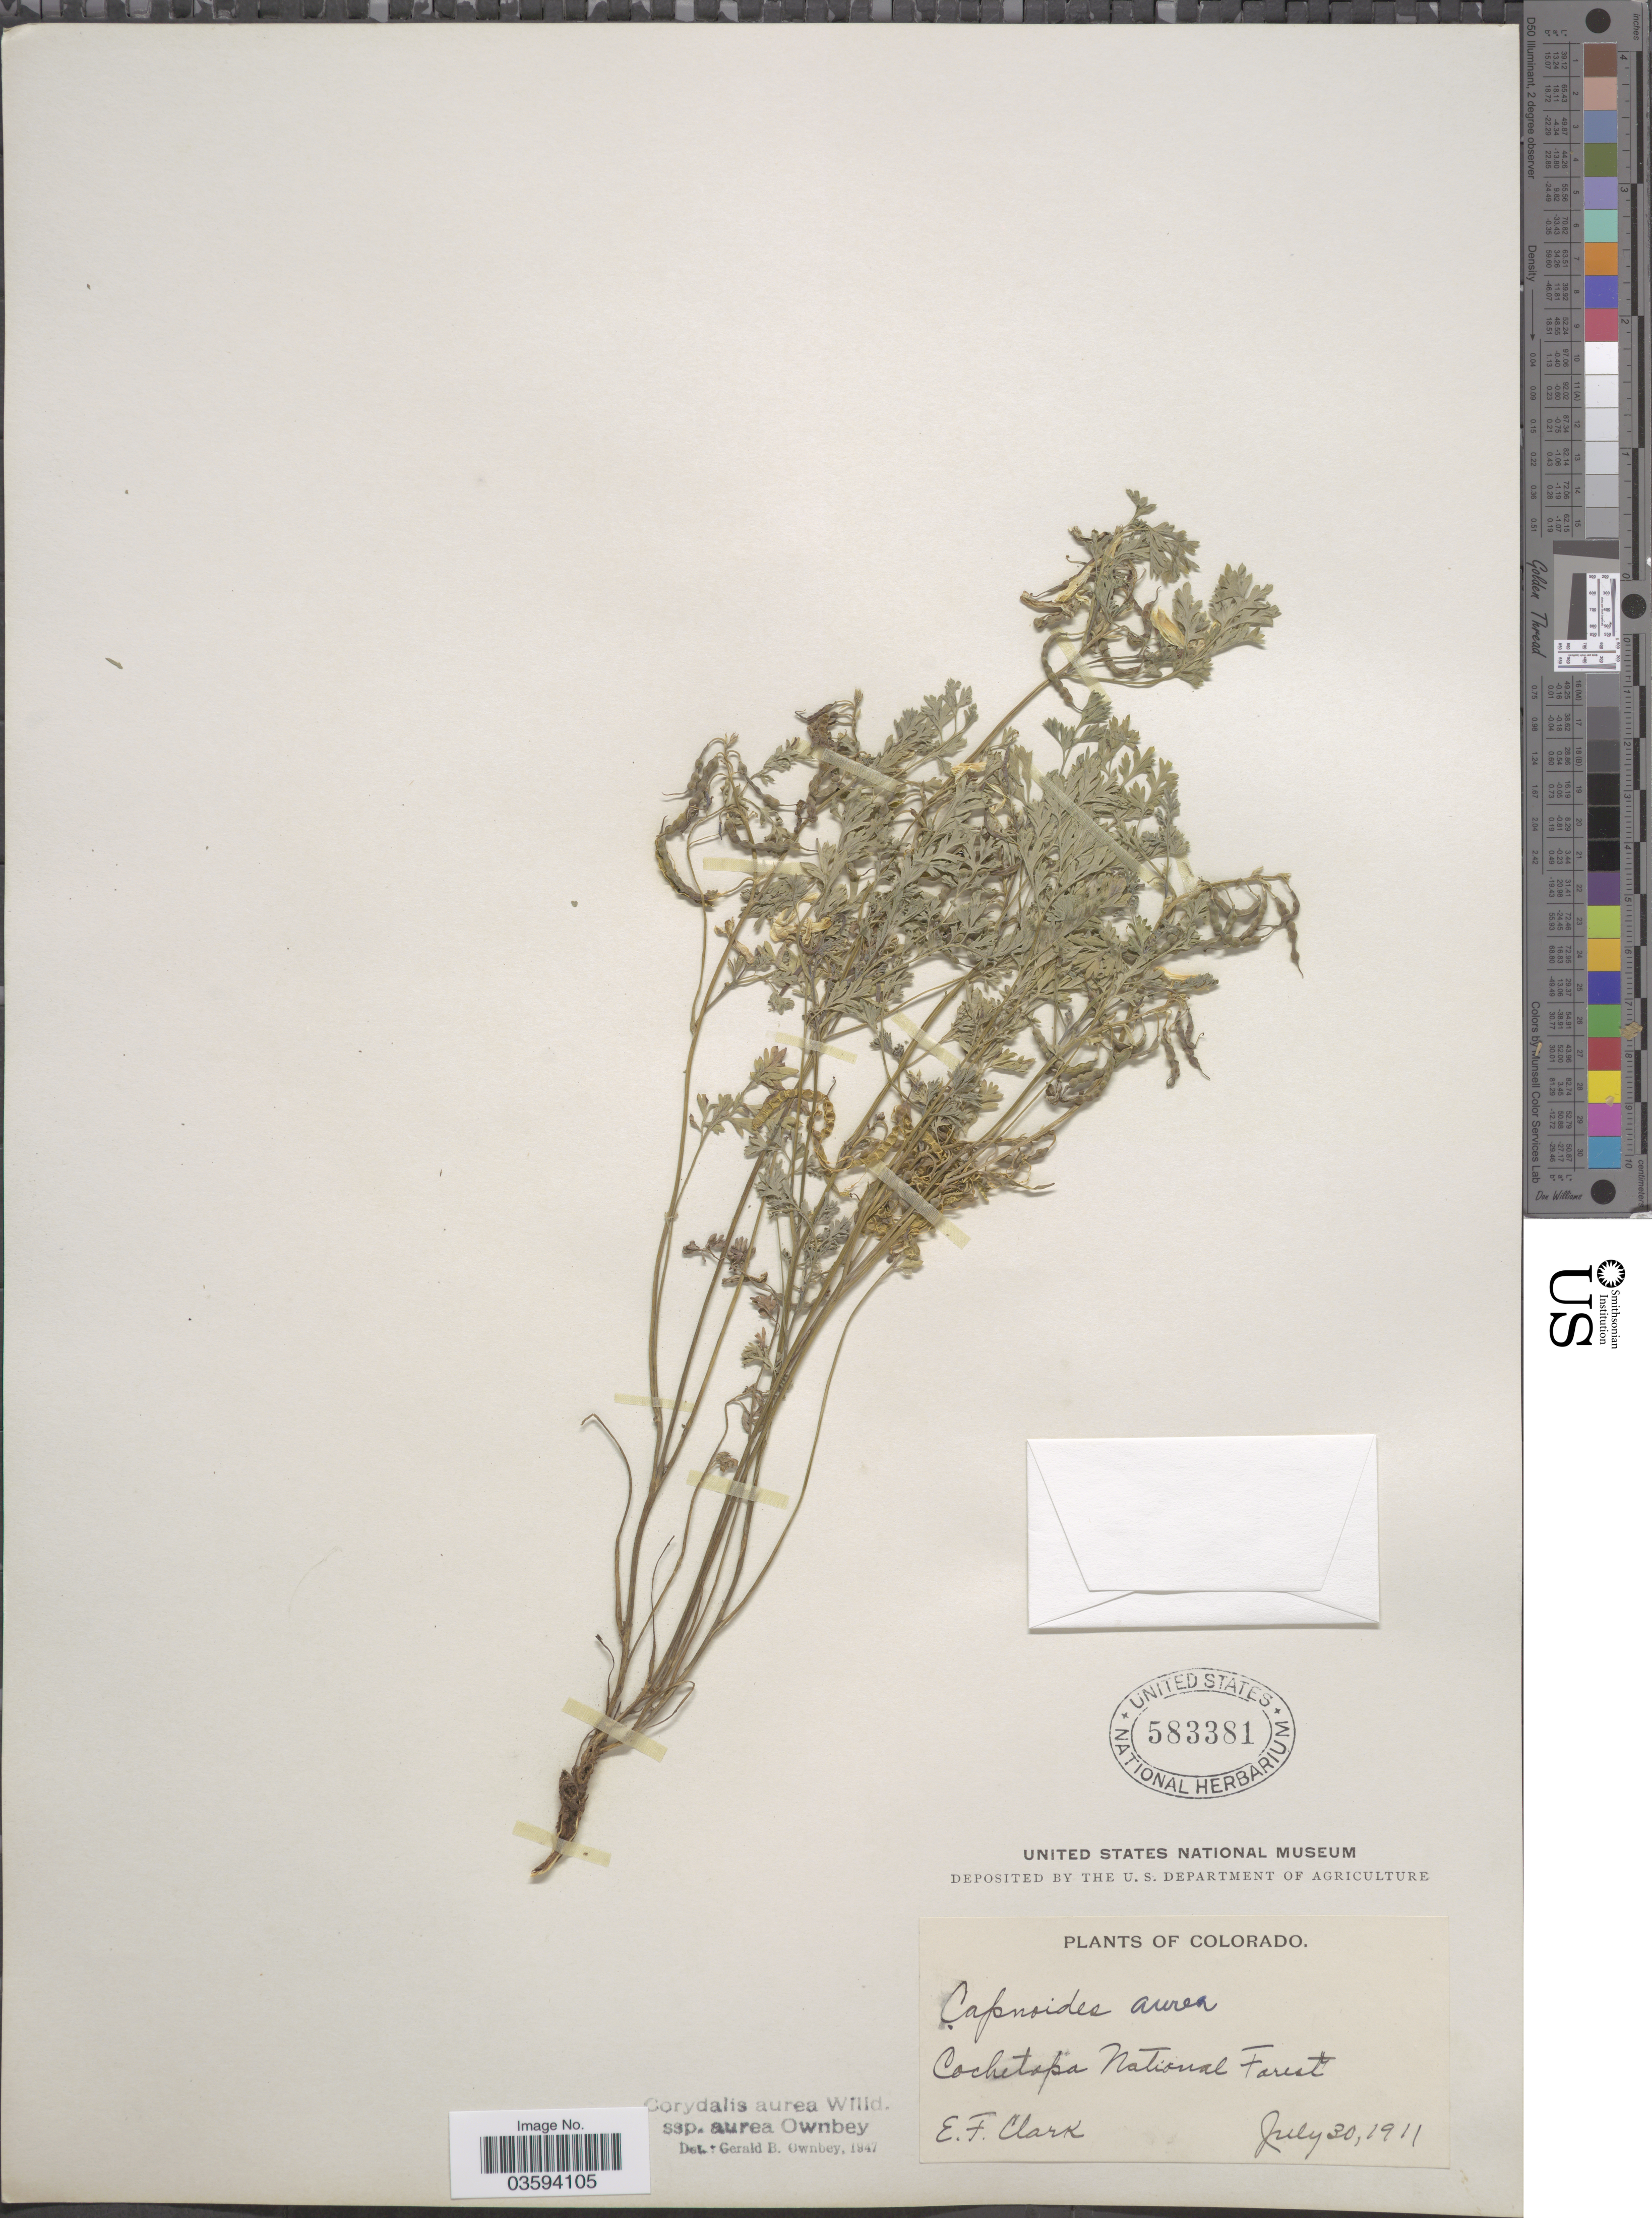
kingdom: Plantae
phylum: Tracheophyta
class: Magnoliopsida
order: Ranunculales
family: Papaveraceae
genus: Corydalis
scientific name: Corydalis aurea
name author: Willd.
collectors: E. F. Clark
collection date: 1911-07-30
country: United States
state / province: Colorado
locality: Cochetopa National Forest.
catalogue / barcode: US 583381